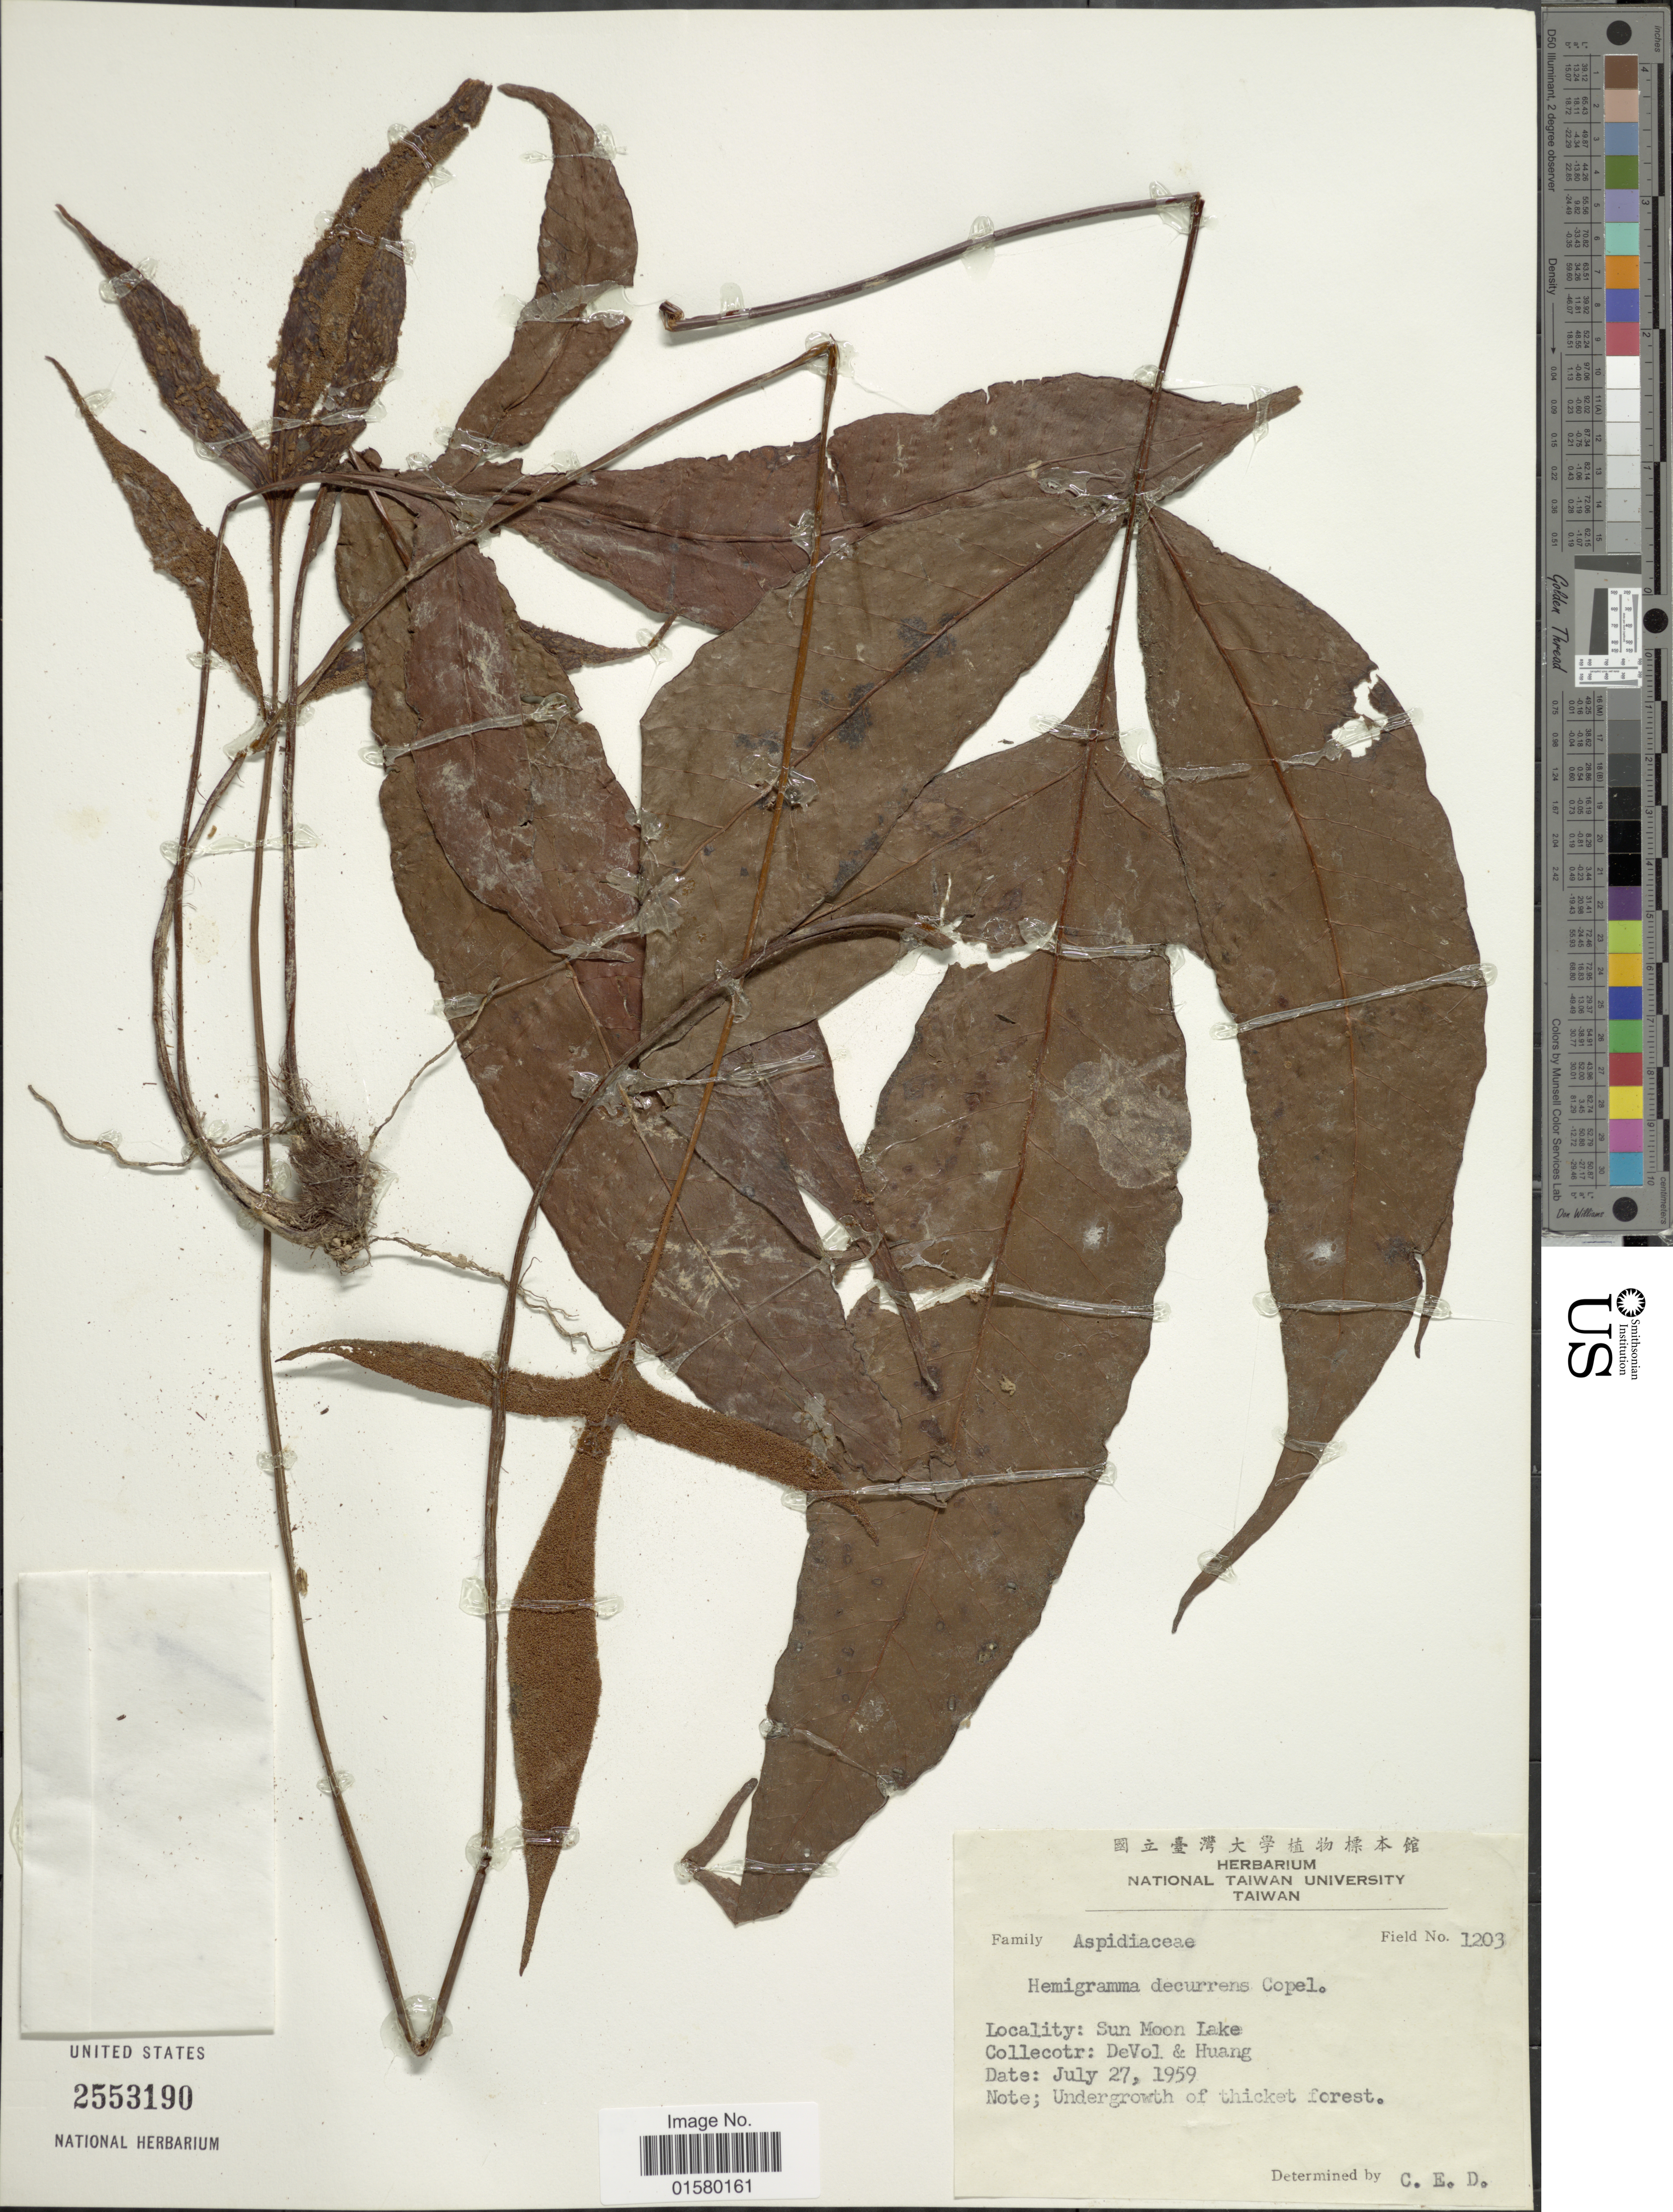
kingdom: Plantae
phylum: Tracheophyta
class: Polypodiopsida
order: Polypodiales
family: Tectariaceae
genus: Tectaria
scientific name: Tectaria decurrens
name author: (Presel.) Copel. in Elmer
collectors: C. E. De Vol & Huang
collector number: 1203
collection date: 1959-07-27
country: Taiwan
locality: Sun Moon Lake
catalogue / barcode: US 2553190